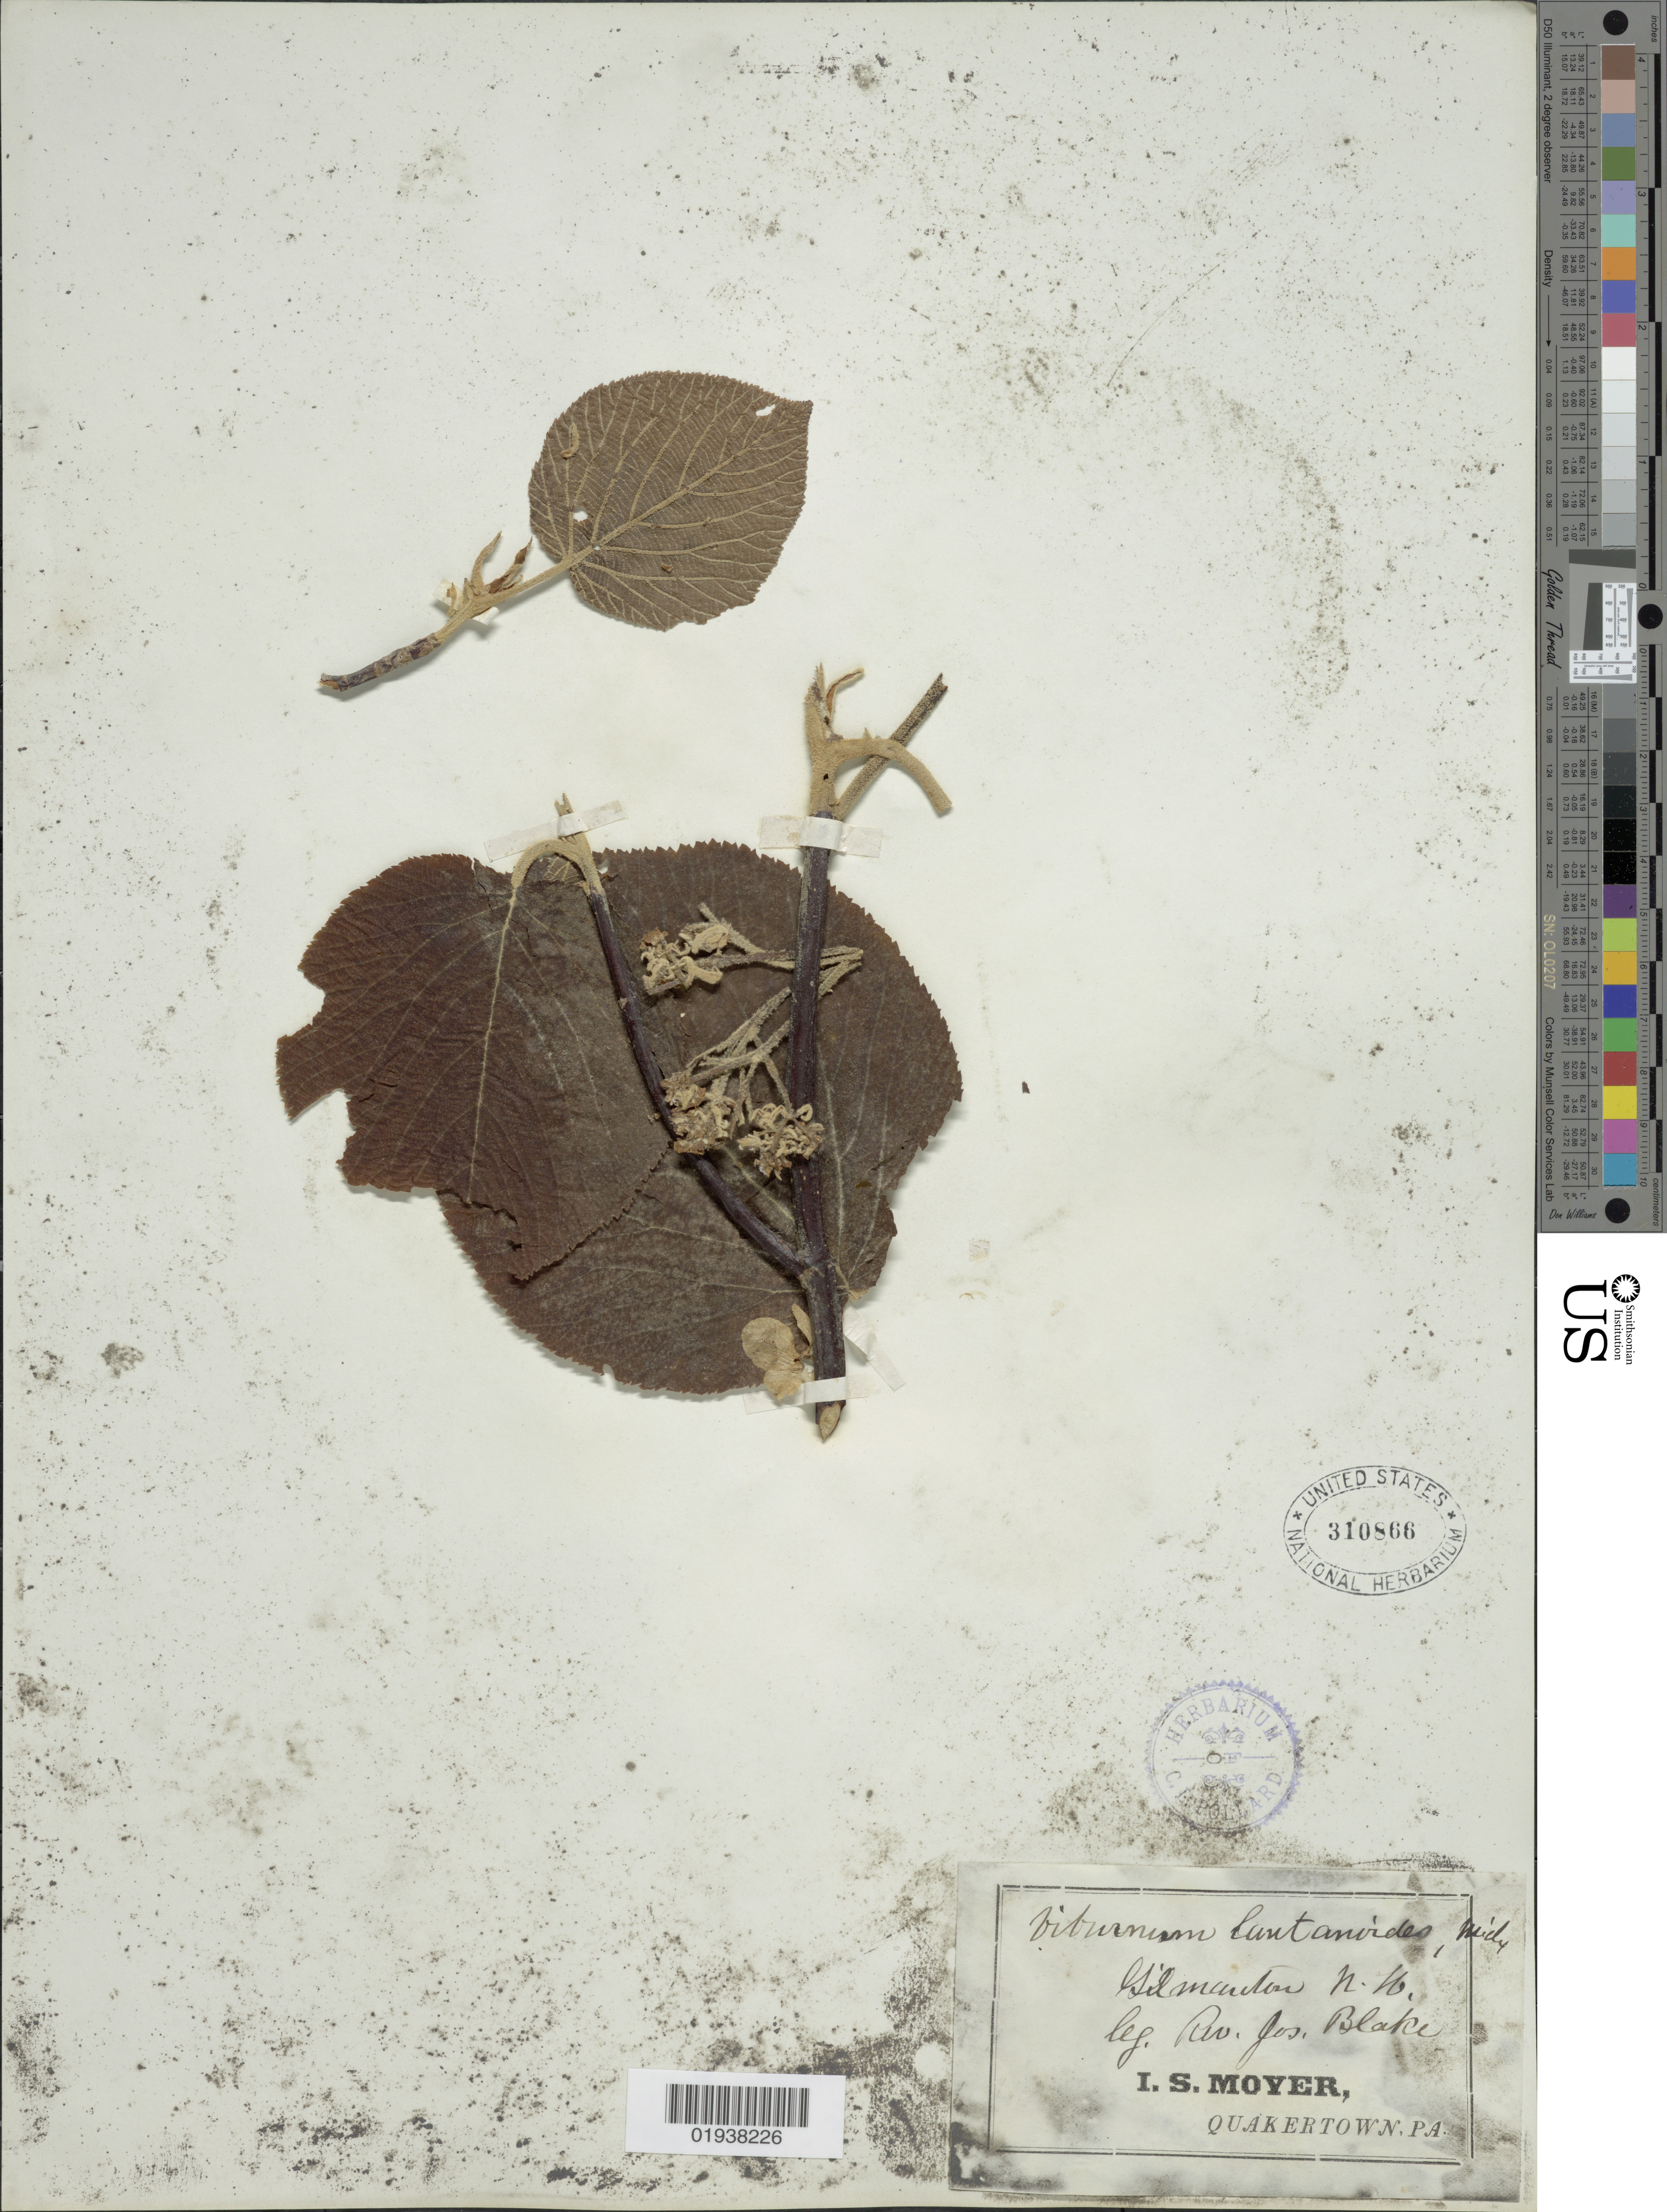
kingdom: Plantae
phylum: Tracheophyta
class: Magnoliopsida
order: Dipsacales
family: Viburnaceae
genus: Viburnum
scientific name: Viburnum alnifolium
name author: Marshall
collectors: J. Blake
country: United States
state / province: New Hampshire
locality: Gilmanton.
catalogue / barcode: US 310866